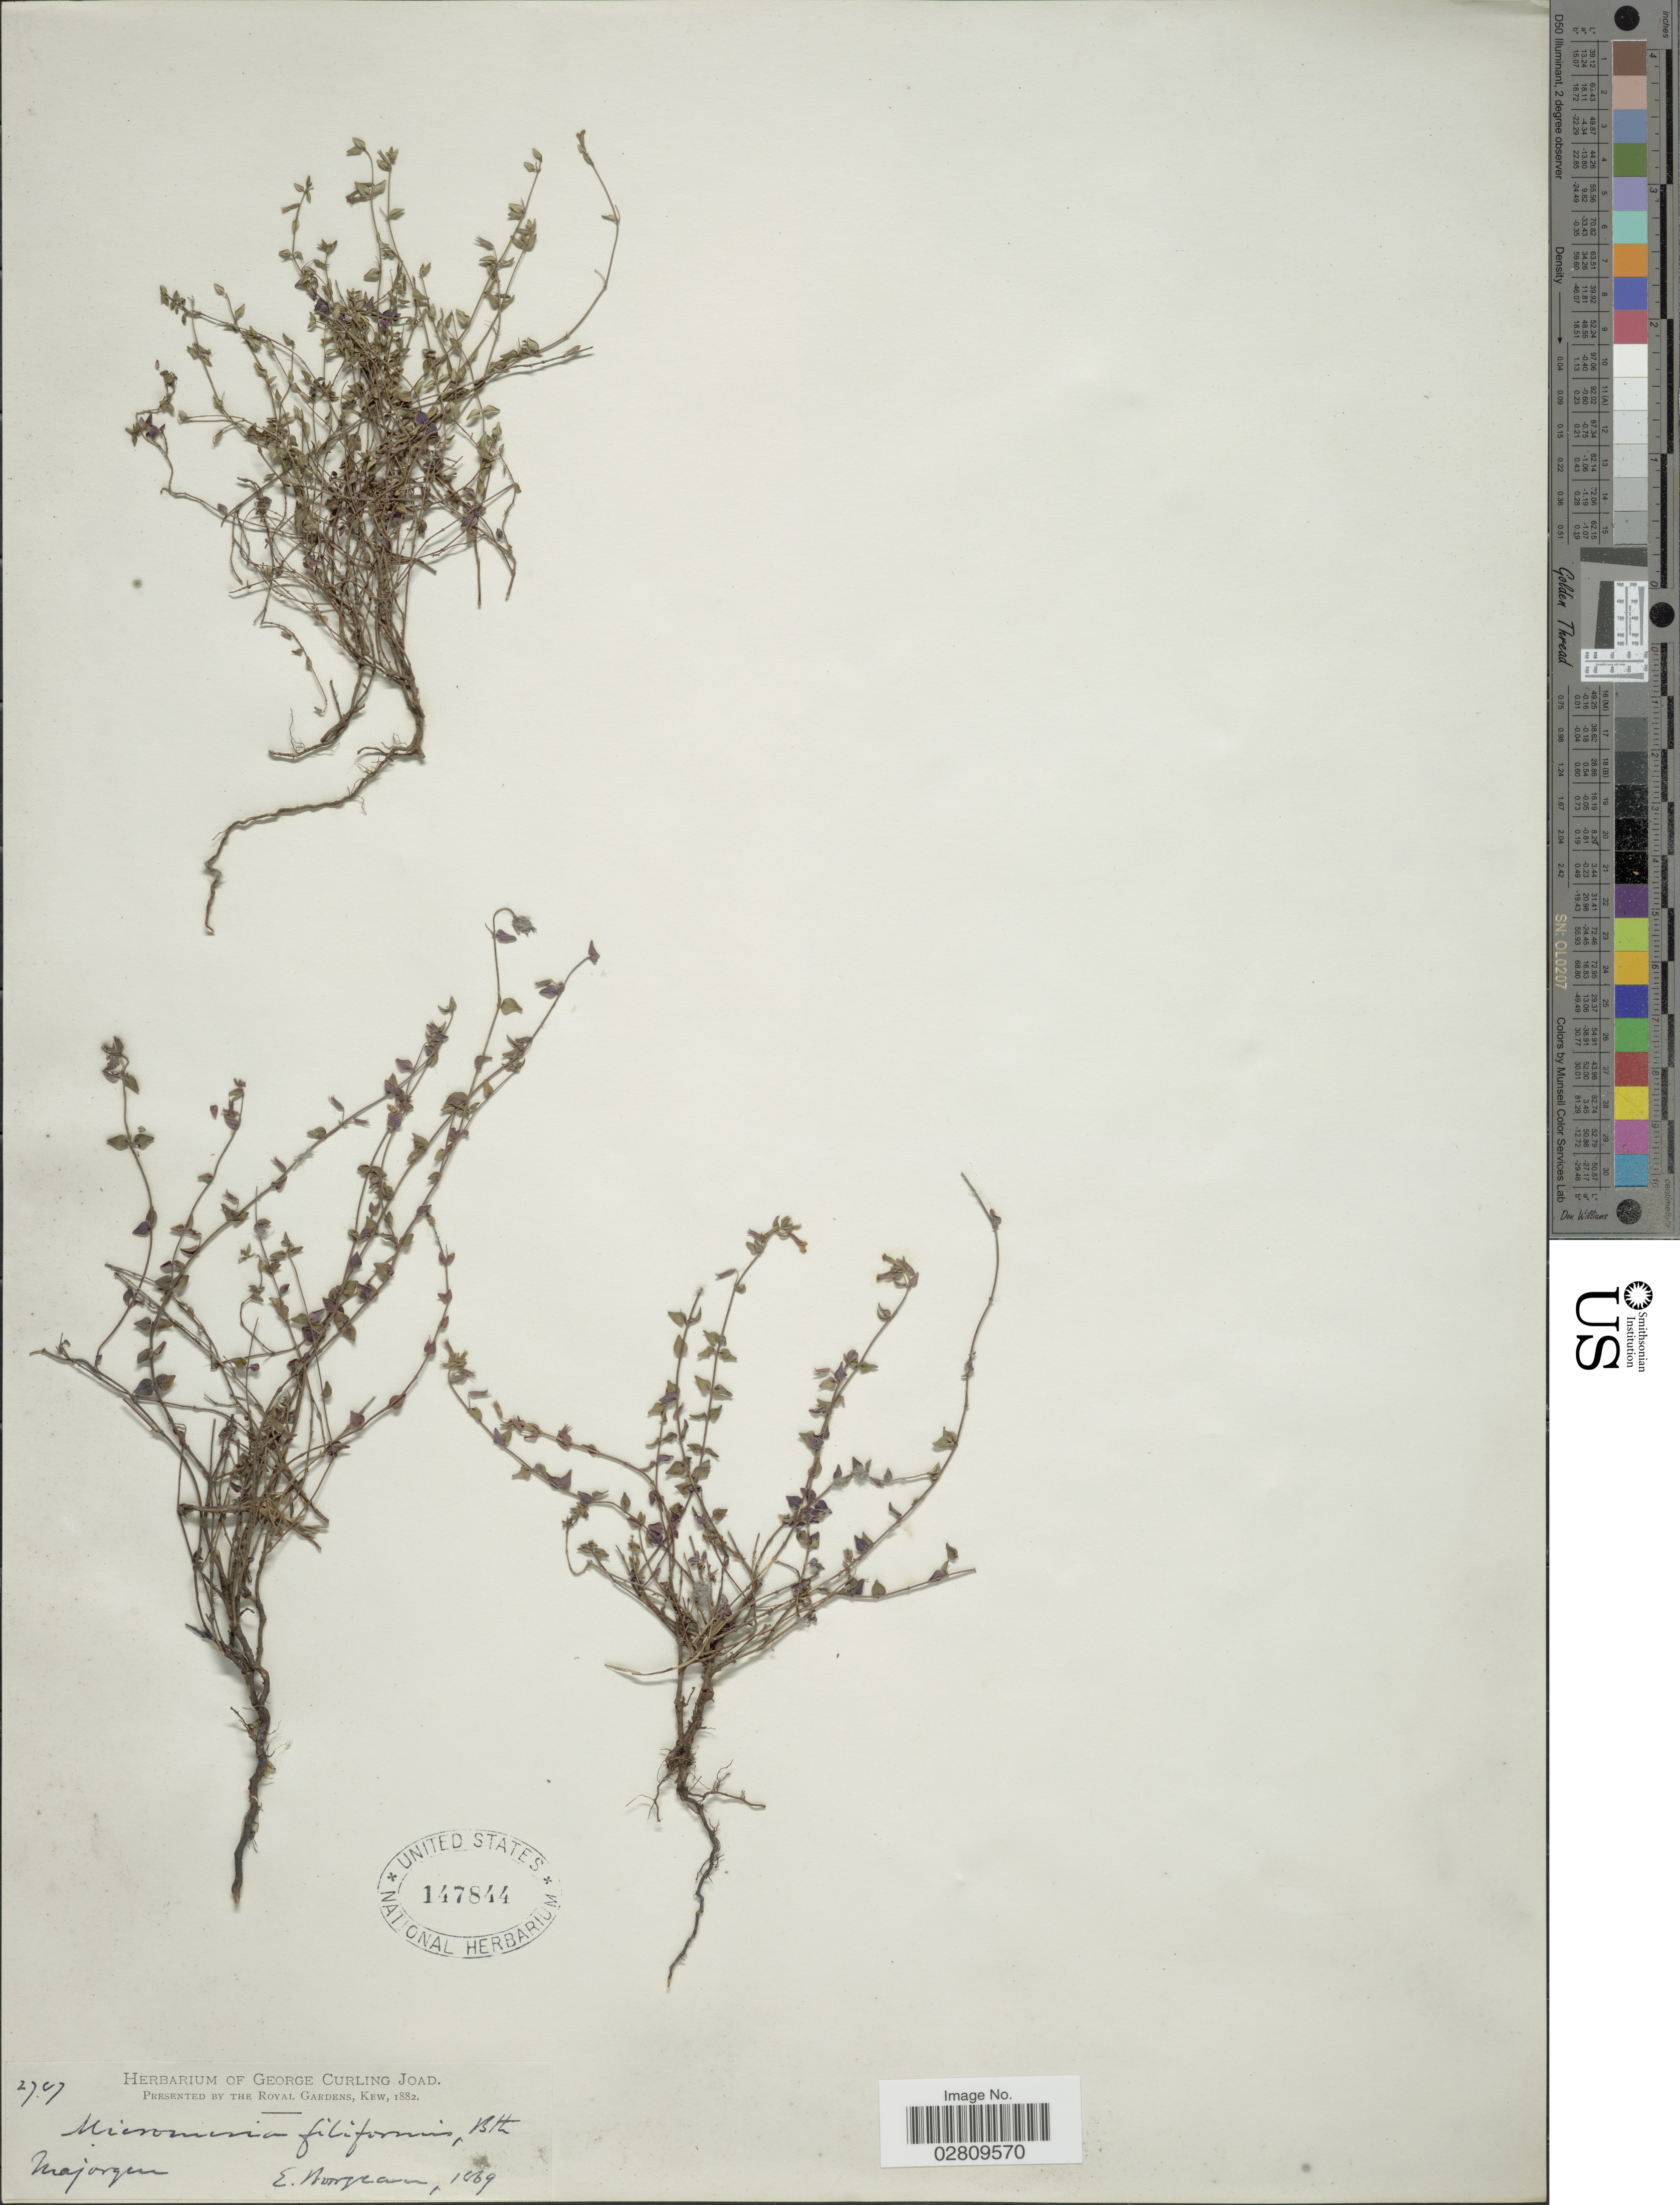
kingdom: Plantae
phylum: Tracheophyta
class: Magnoliopsida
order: Lamiales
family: Lamiaceae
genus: Micromeria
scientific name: Micromeria filiformis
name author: (Aiton) Benth.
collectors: E. Bourgeau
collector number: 2707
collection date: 1869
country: Spain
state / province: Islas Baleares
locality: Majorque.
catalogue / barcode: US 147844